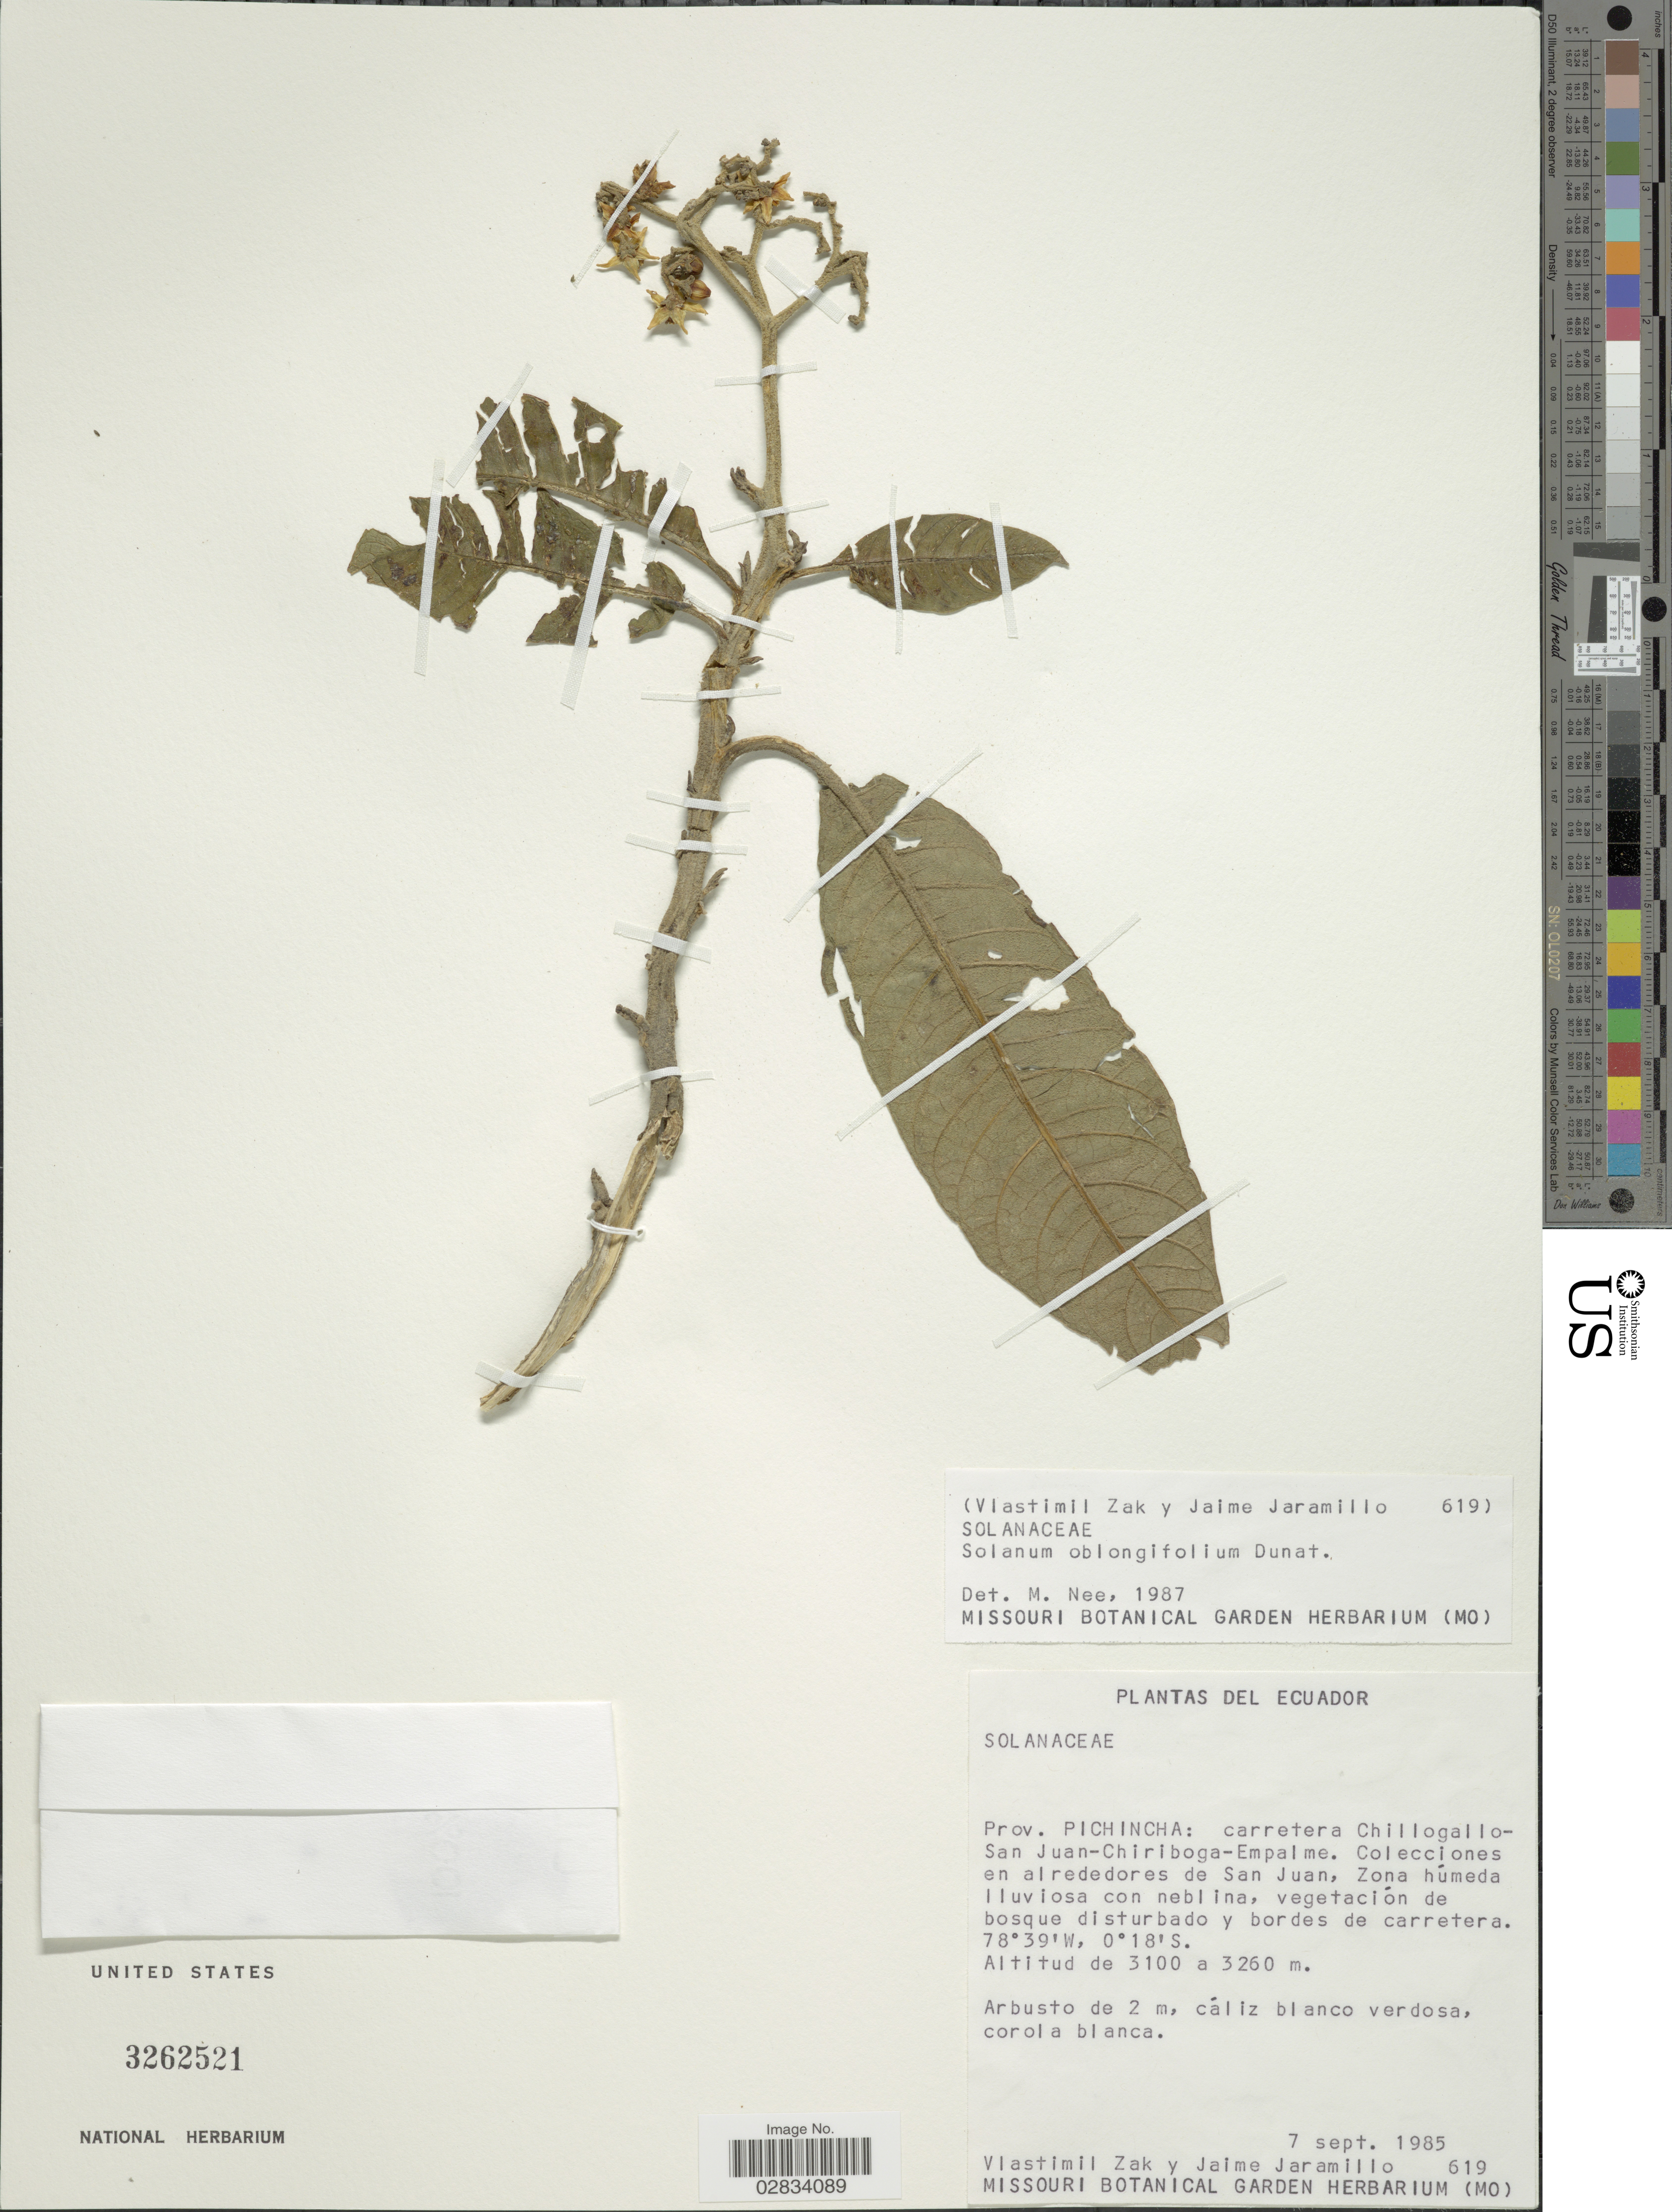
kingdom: Plantae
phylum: Tracheophyta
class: Magnoliopsida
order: Solanales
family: Solanaceae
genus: Solanum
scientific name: Solanum oblongifolium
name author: Duval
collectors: V. Zak & J. Jaramillo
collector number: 619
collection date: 1985-09-07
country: Ecuador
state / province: Pichincha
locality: Carretera Chillogallo-San Juan-Chiriboga-Empalme, en alrededores de San Juan.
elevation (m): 3100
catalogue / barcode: US 3262521